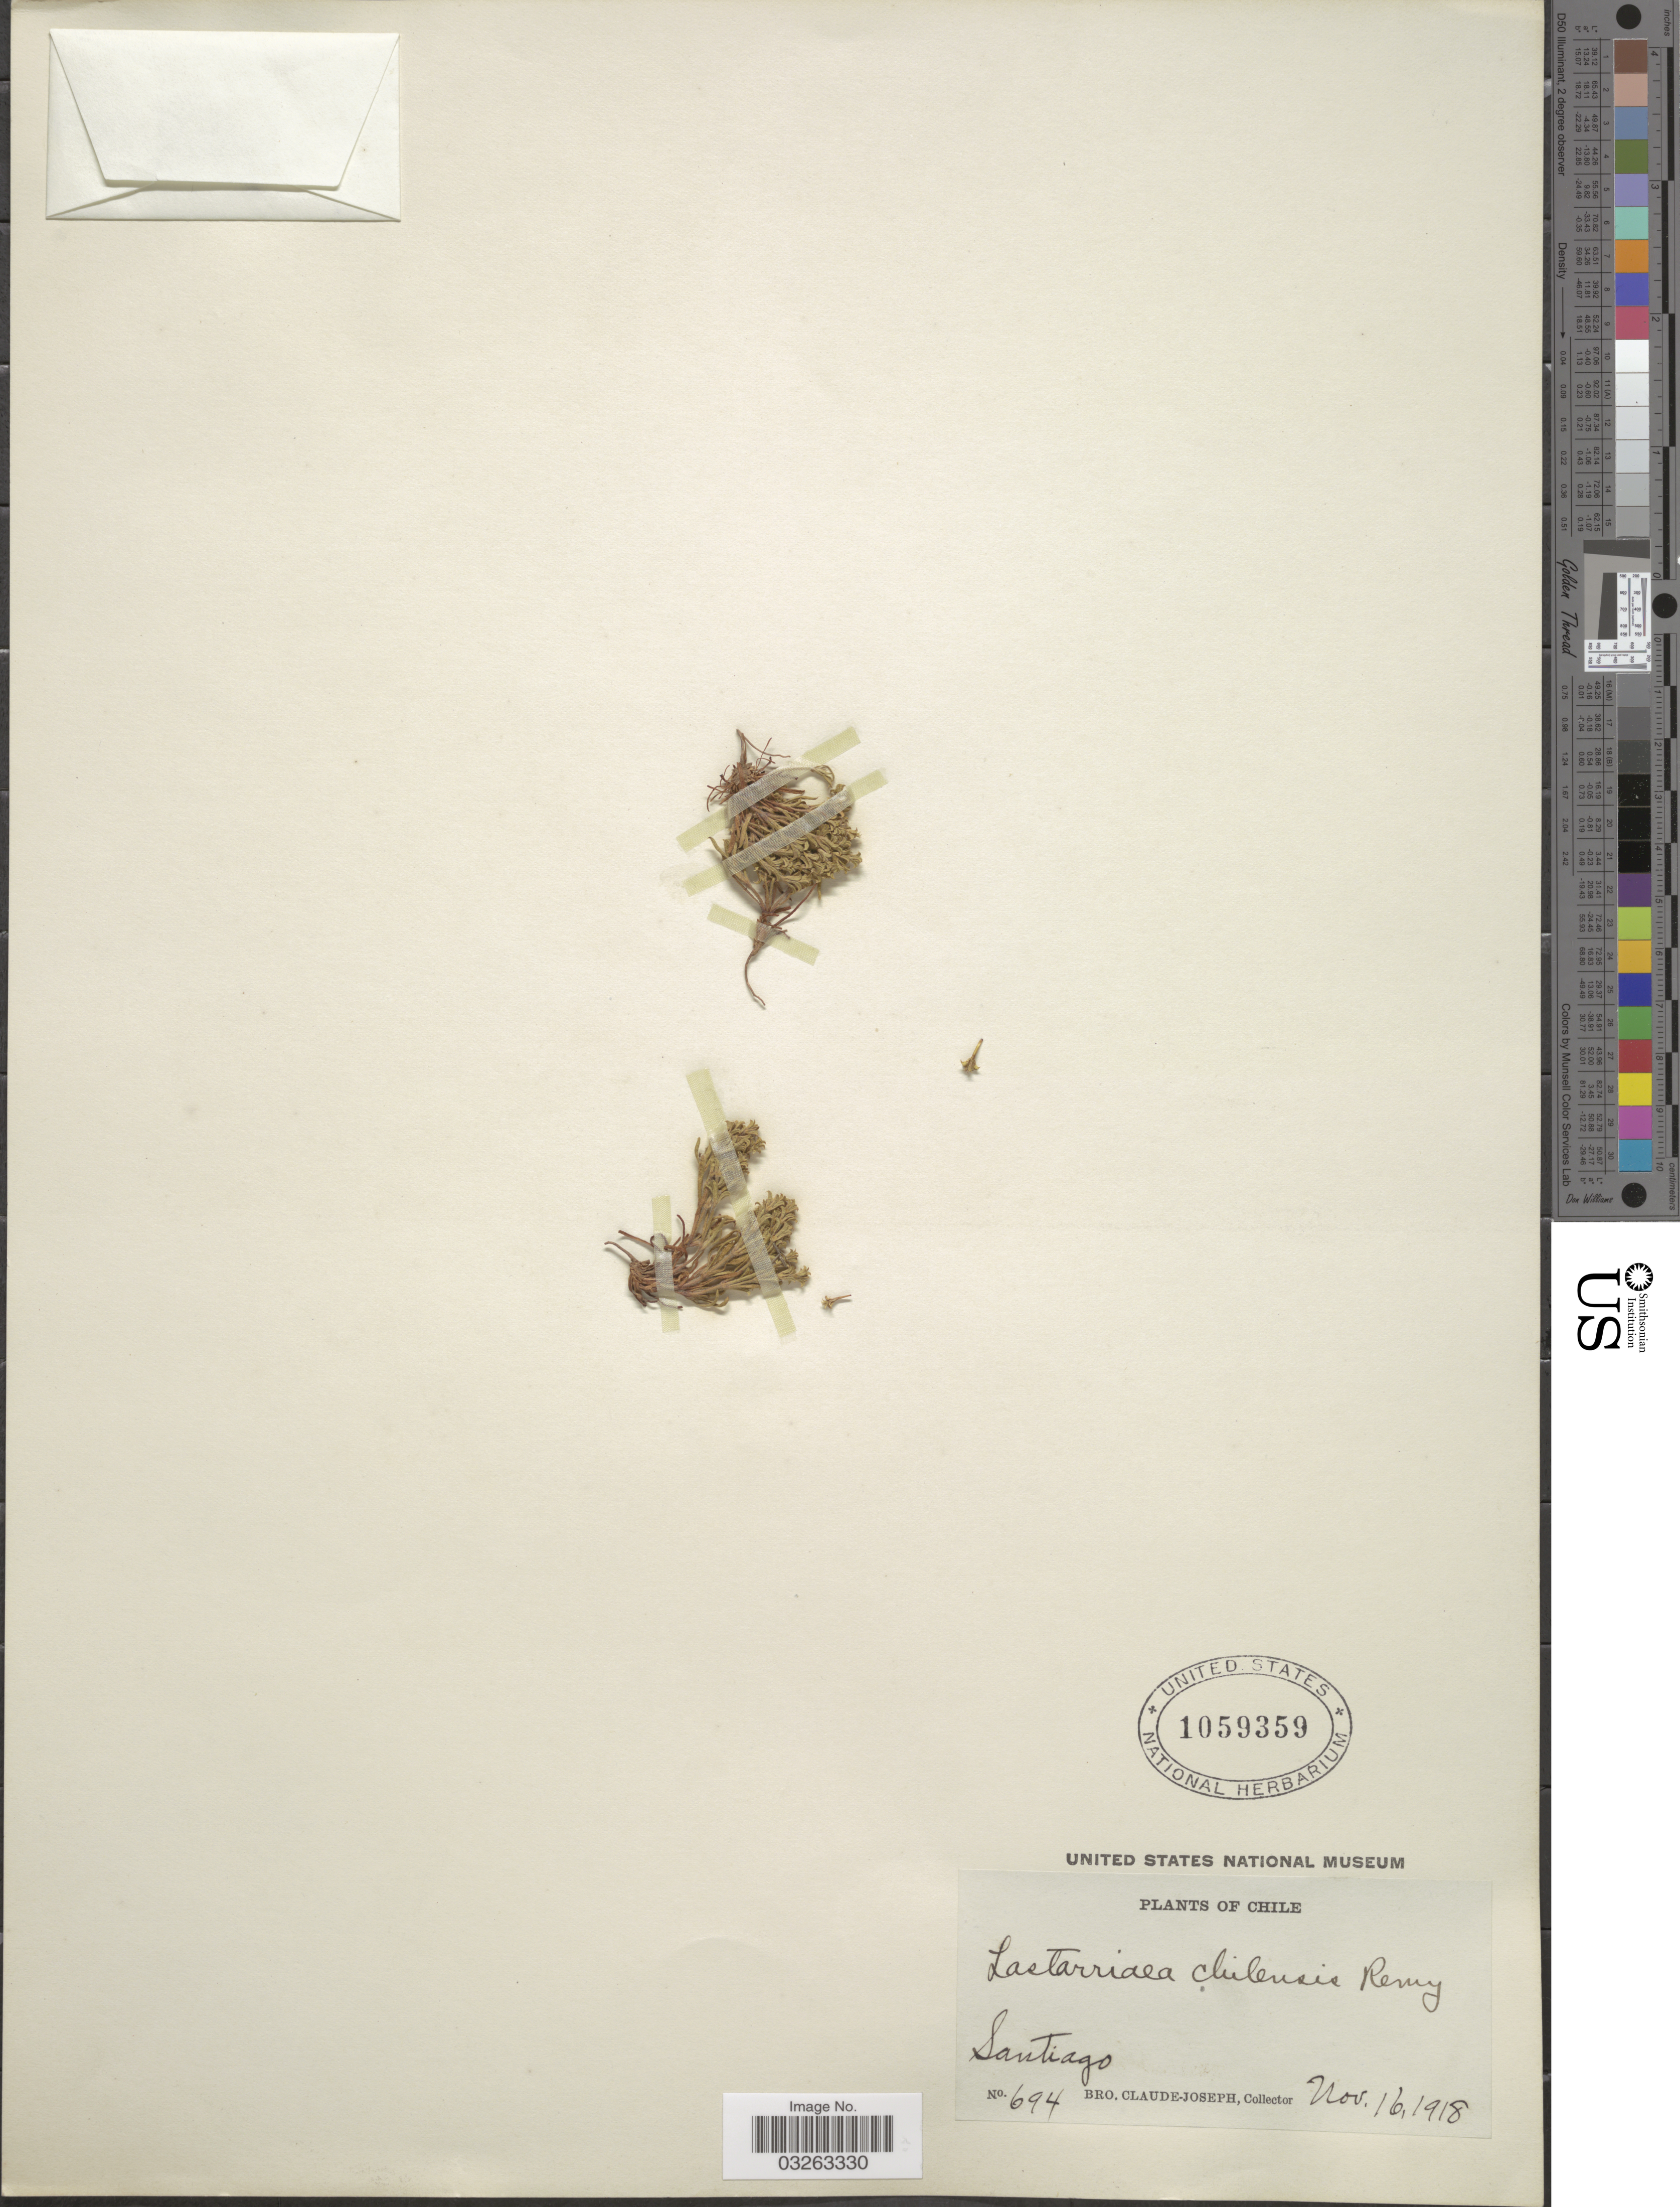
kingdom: Plantae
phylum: Tracheophyta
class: Magnoliopsida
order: Caryophyllales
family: Polygonaceae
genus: Lastarriaea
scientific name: Lastarriaea chilensis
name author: J. Rémy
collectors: Bro. Claude-Joseph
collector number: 694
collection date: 1918-11-16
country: Chile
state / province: Región Metropolitana (RM)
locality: Santiago.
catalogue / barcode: US 1059359